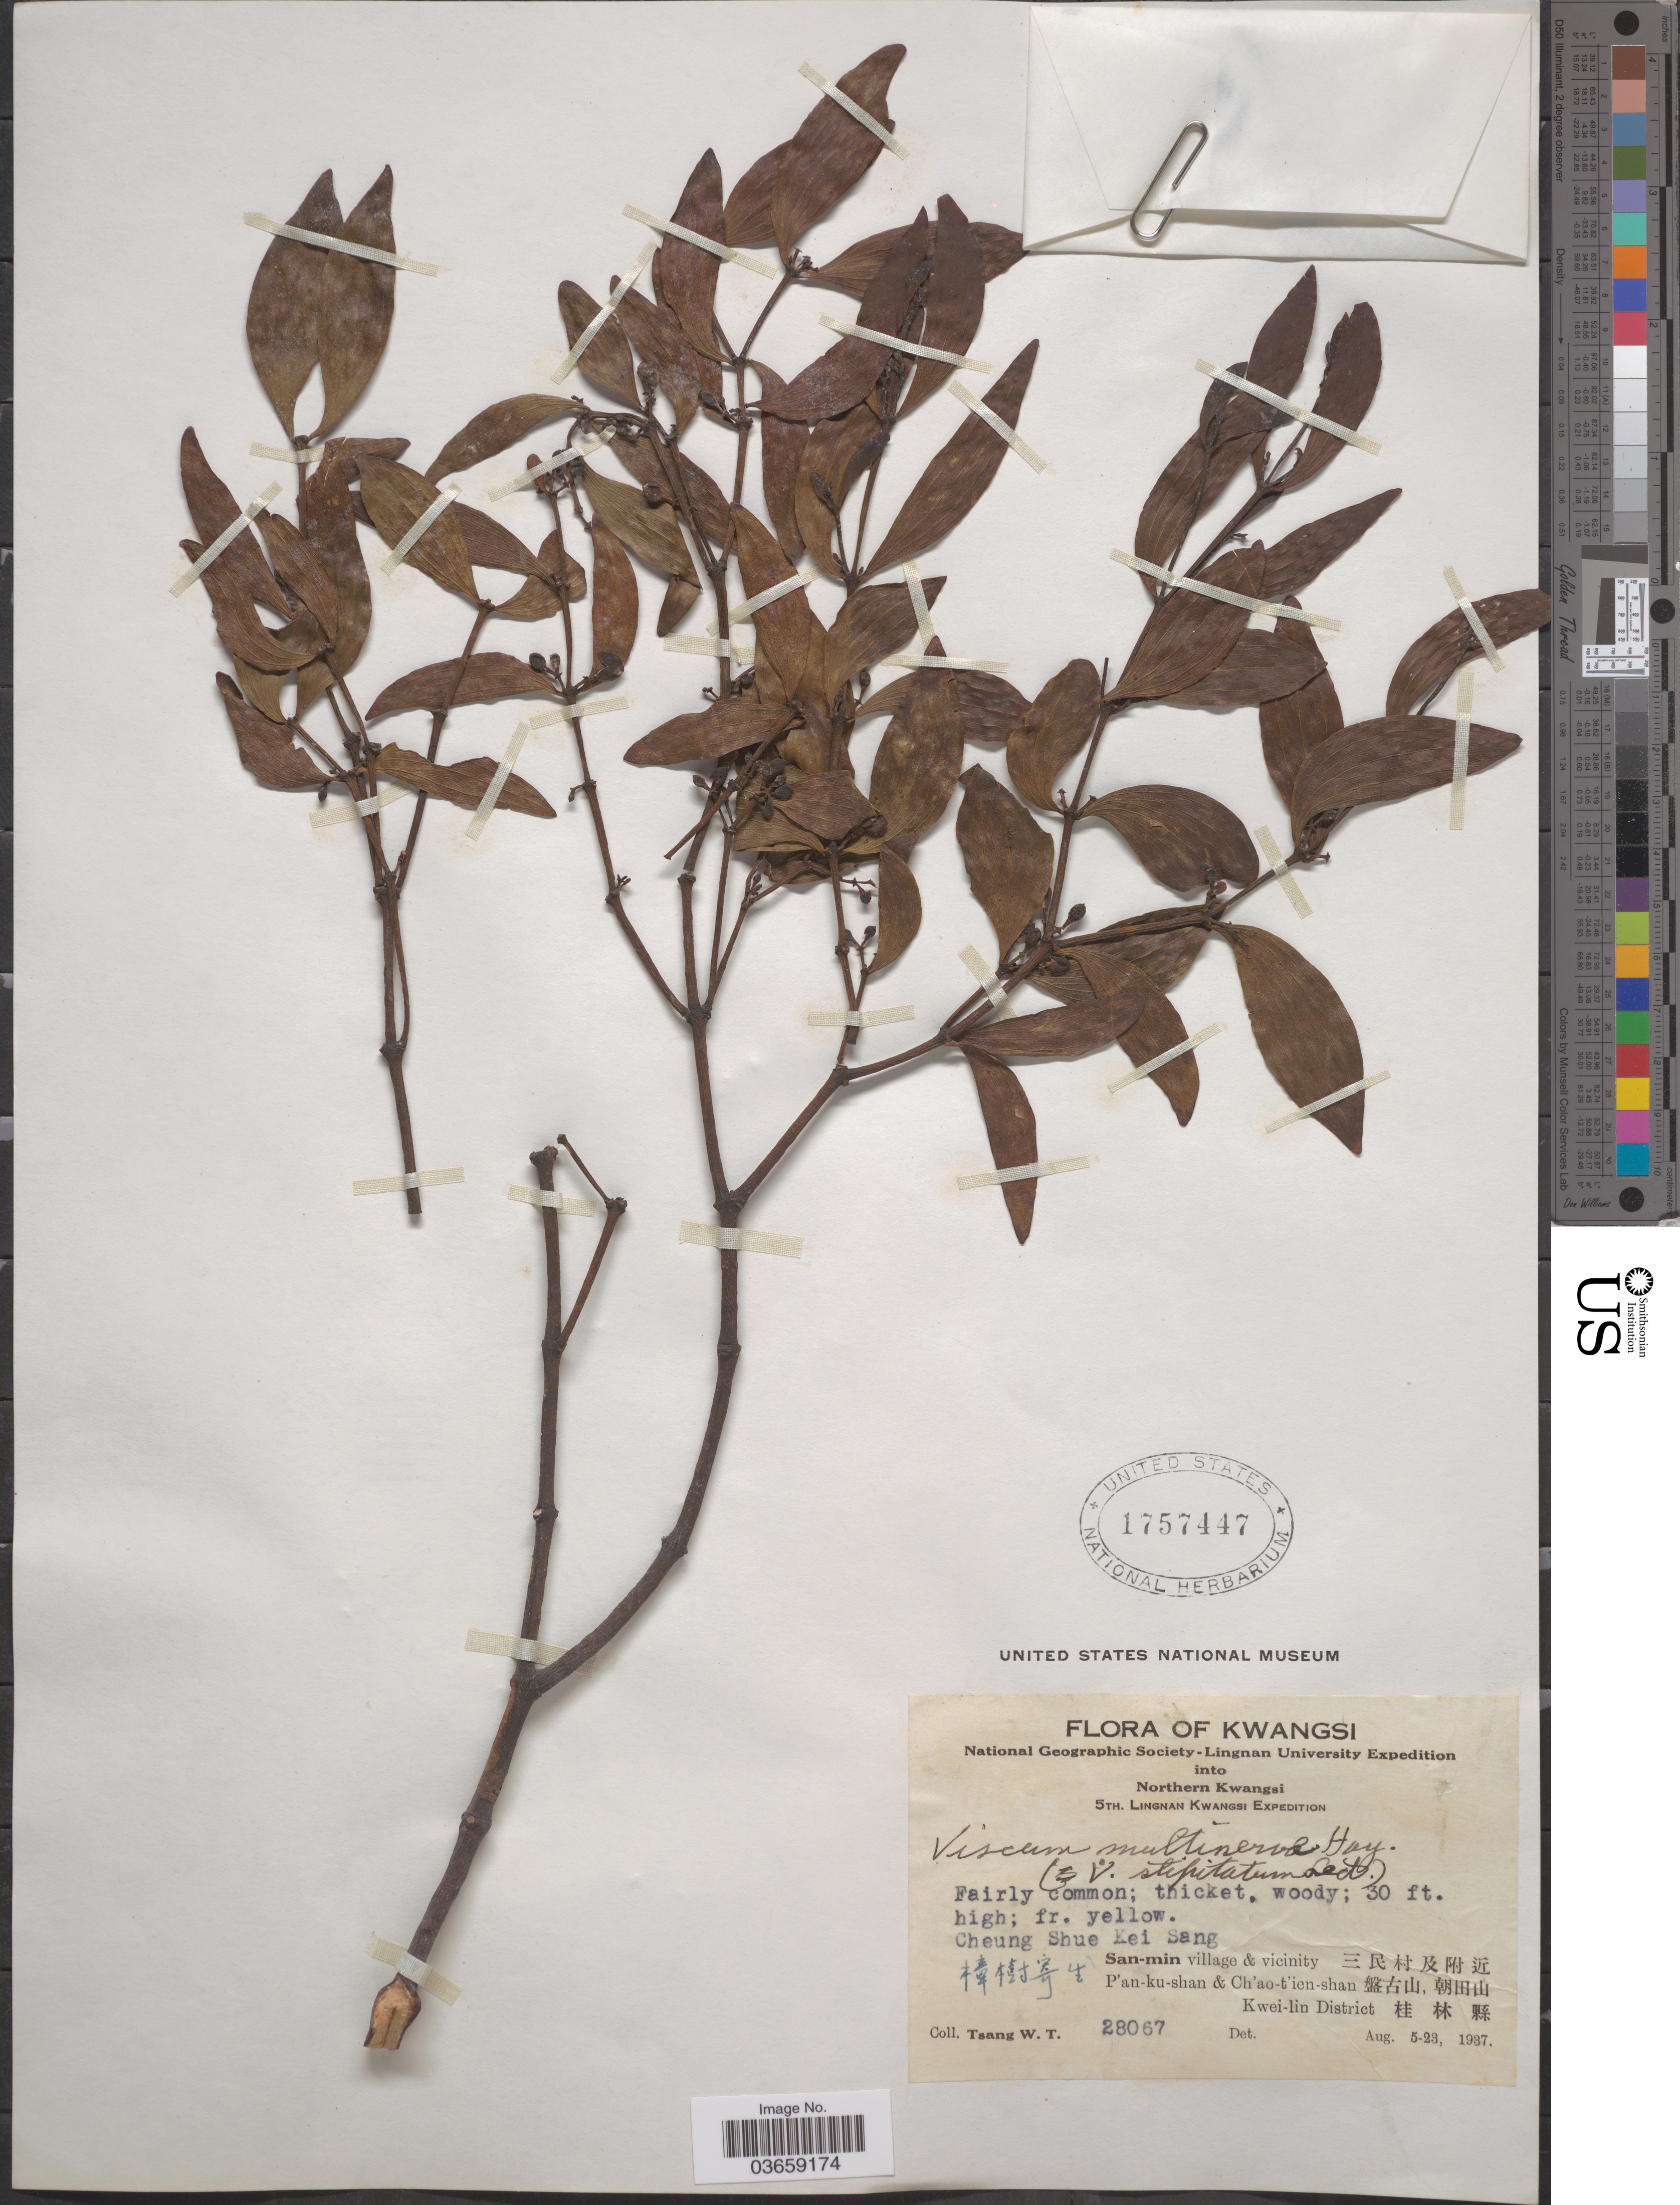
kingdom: Plantae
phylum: Tracheophyta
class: Magnoliopsida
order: Santalales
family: Viscaceae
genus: Viscum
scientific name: Viscum multinerve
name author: (Hayata) Hayata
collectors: W. T. Tsang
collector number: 28067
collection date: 1937-08-05/1937-08-23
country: China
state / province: Guangxi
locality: Kwangsi. Northern Kwangsi. Cheung Shue Kei Sang X. San-min village & vicinity X. P'an-ku-shan & Ch'ao-t'ien-shan X. Kwei-lin District X.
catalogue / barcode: US 1757447